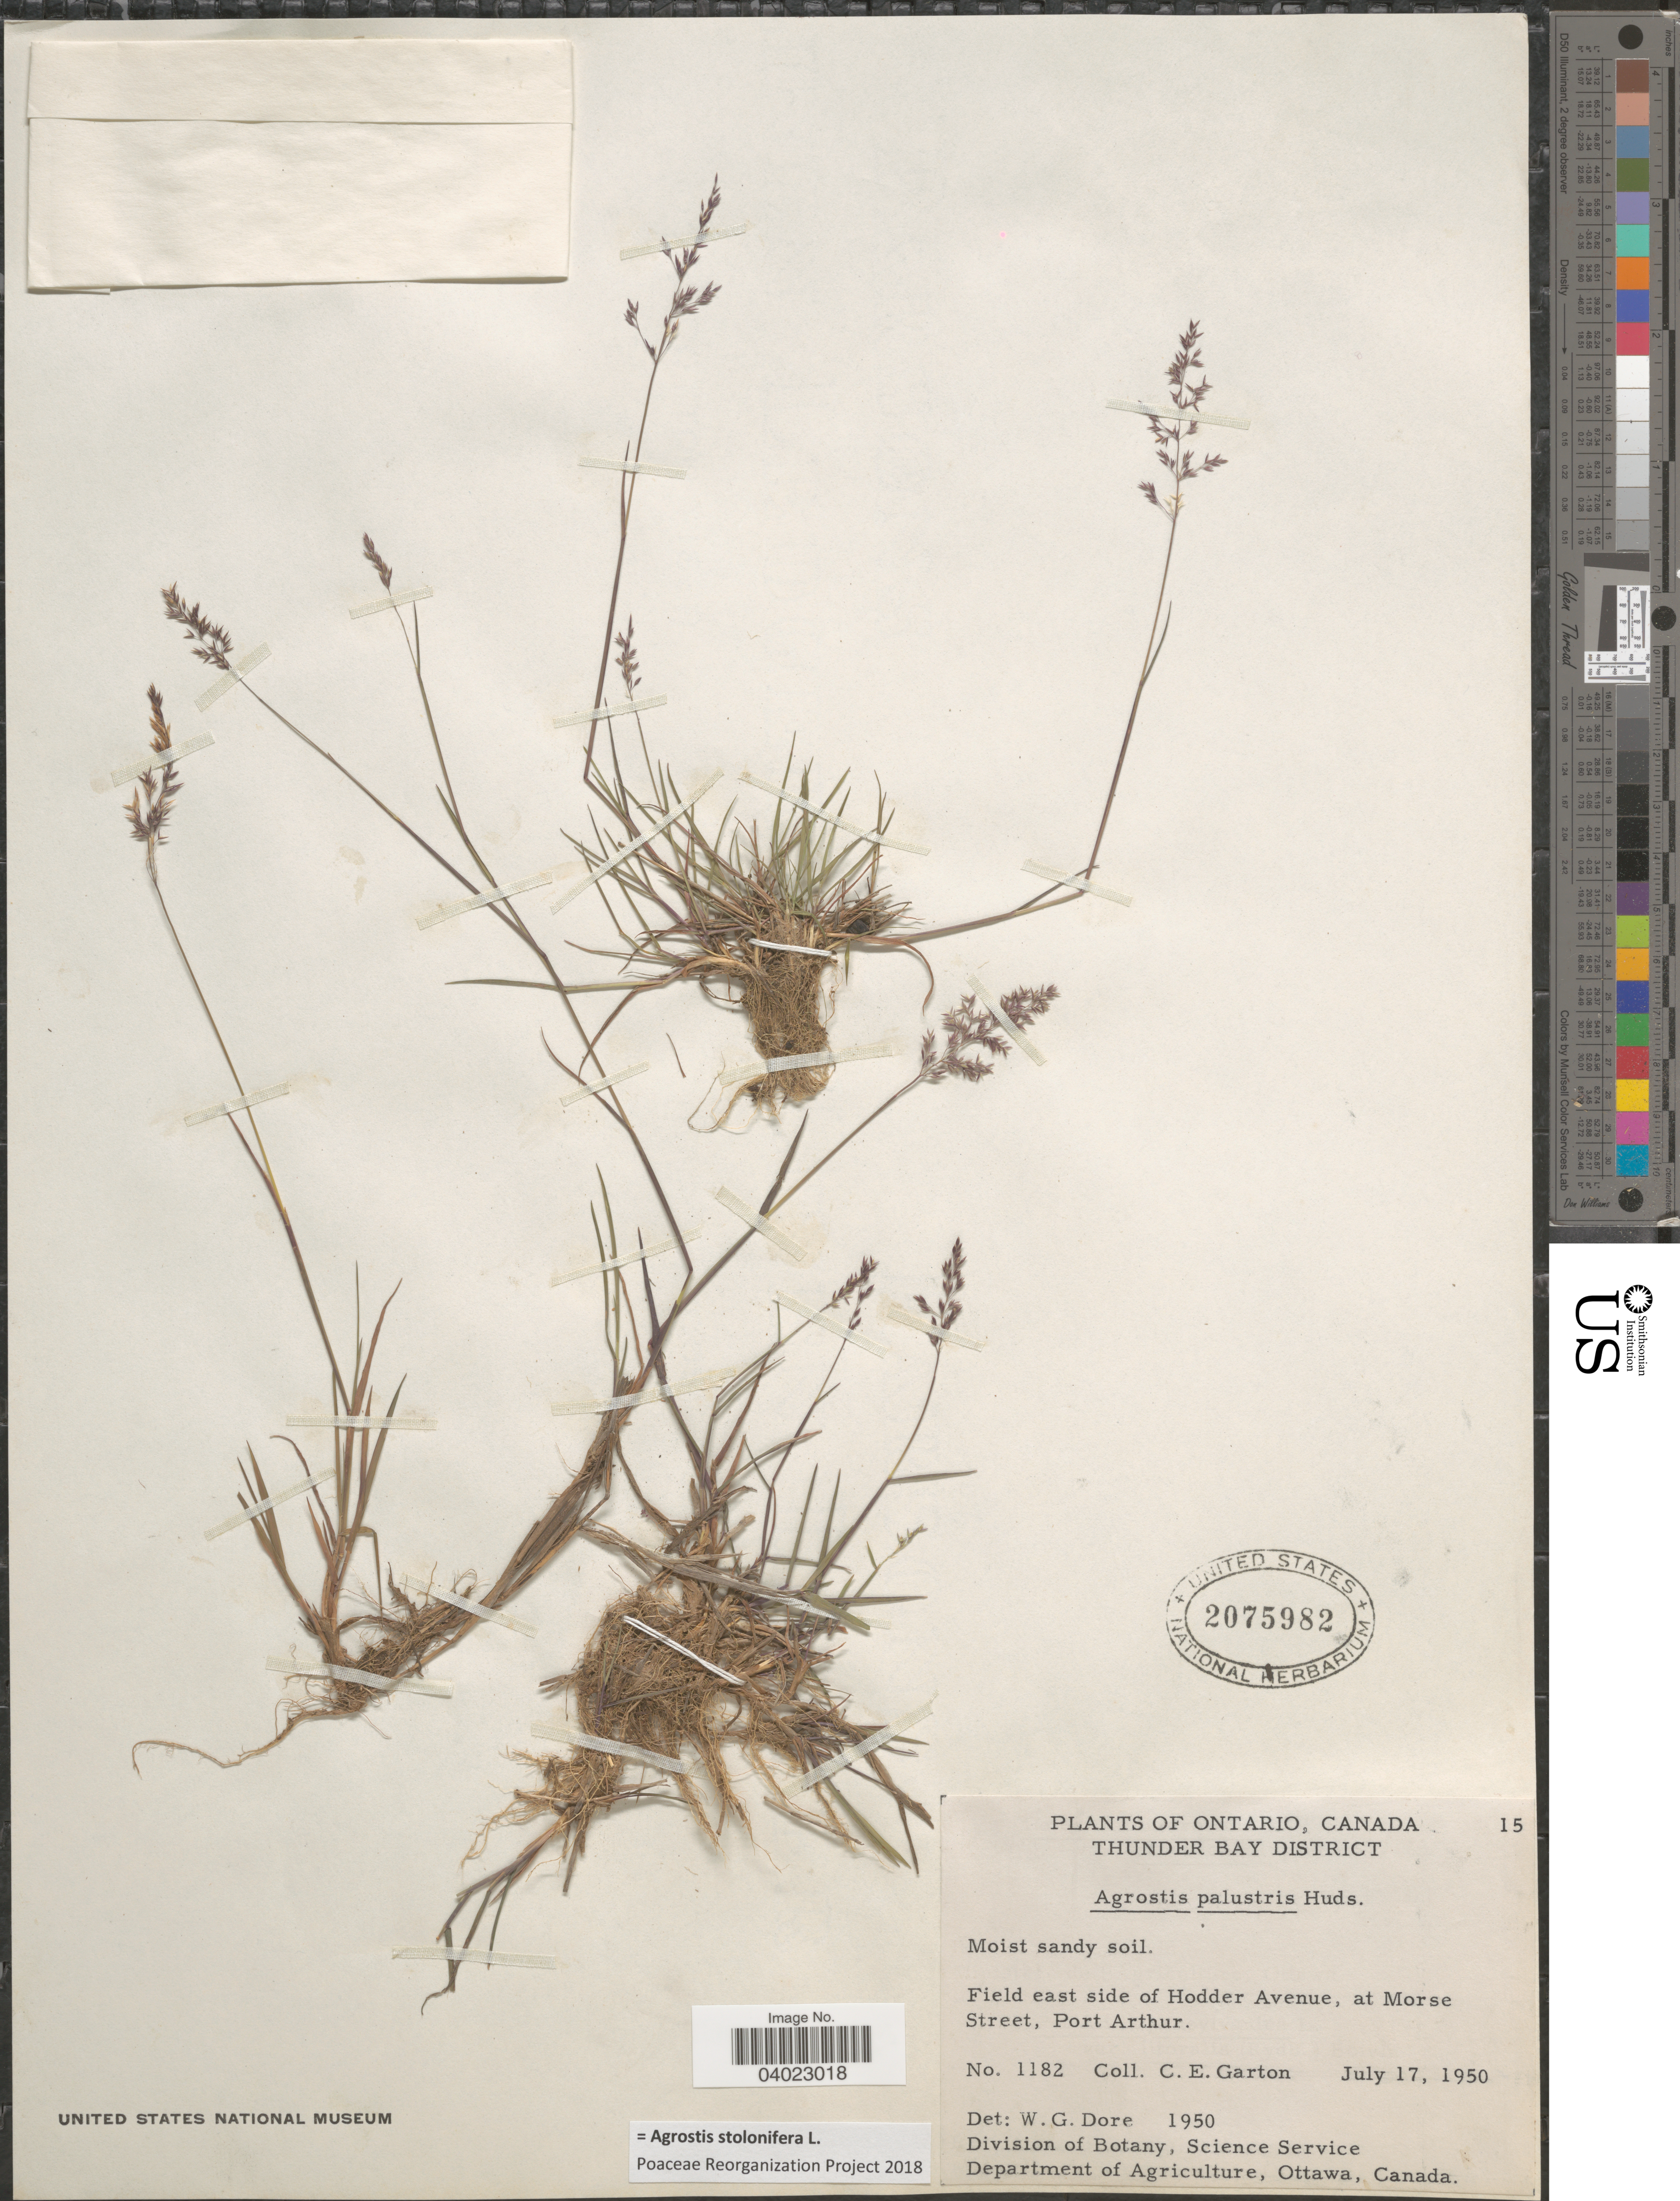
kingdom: Plantae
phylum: Tracheophyta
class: Liliopsida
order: Poales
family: Poaceae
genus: Agrostis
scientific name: Agrostis stolonifera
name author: L.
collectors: C. E. Garton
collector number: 1182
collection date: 1950-07-17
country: Canada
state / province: Ontario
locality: Thunder Bay District. Field east side of Hodder Avenue, at Morse Street, Port Arthur.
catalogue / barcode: US 2075982